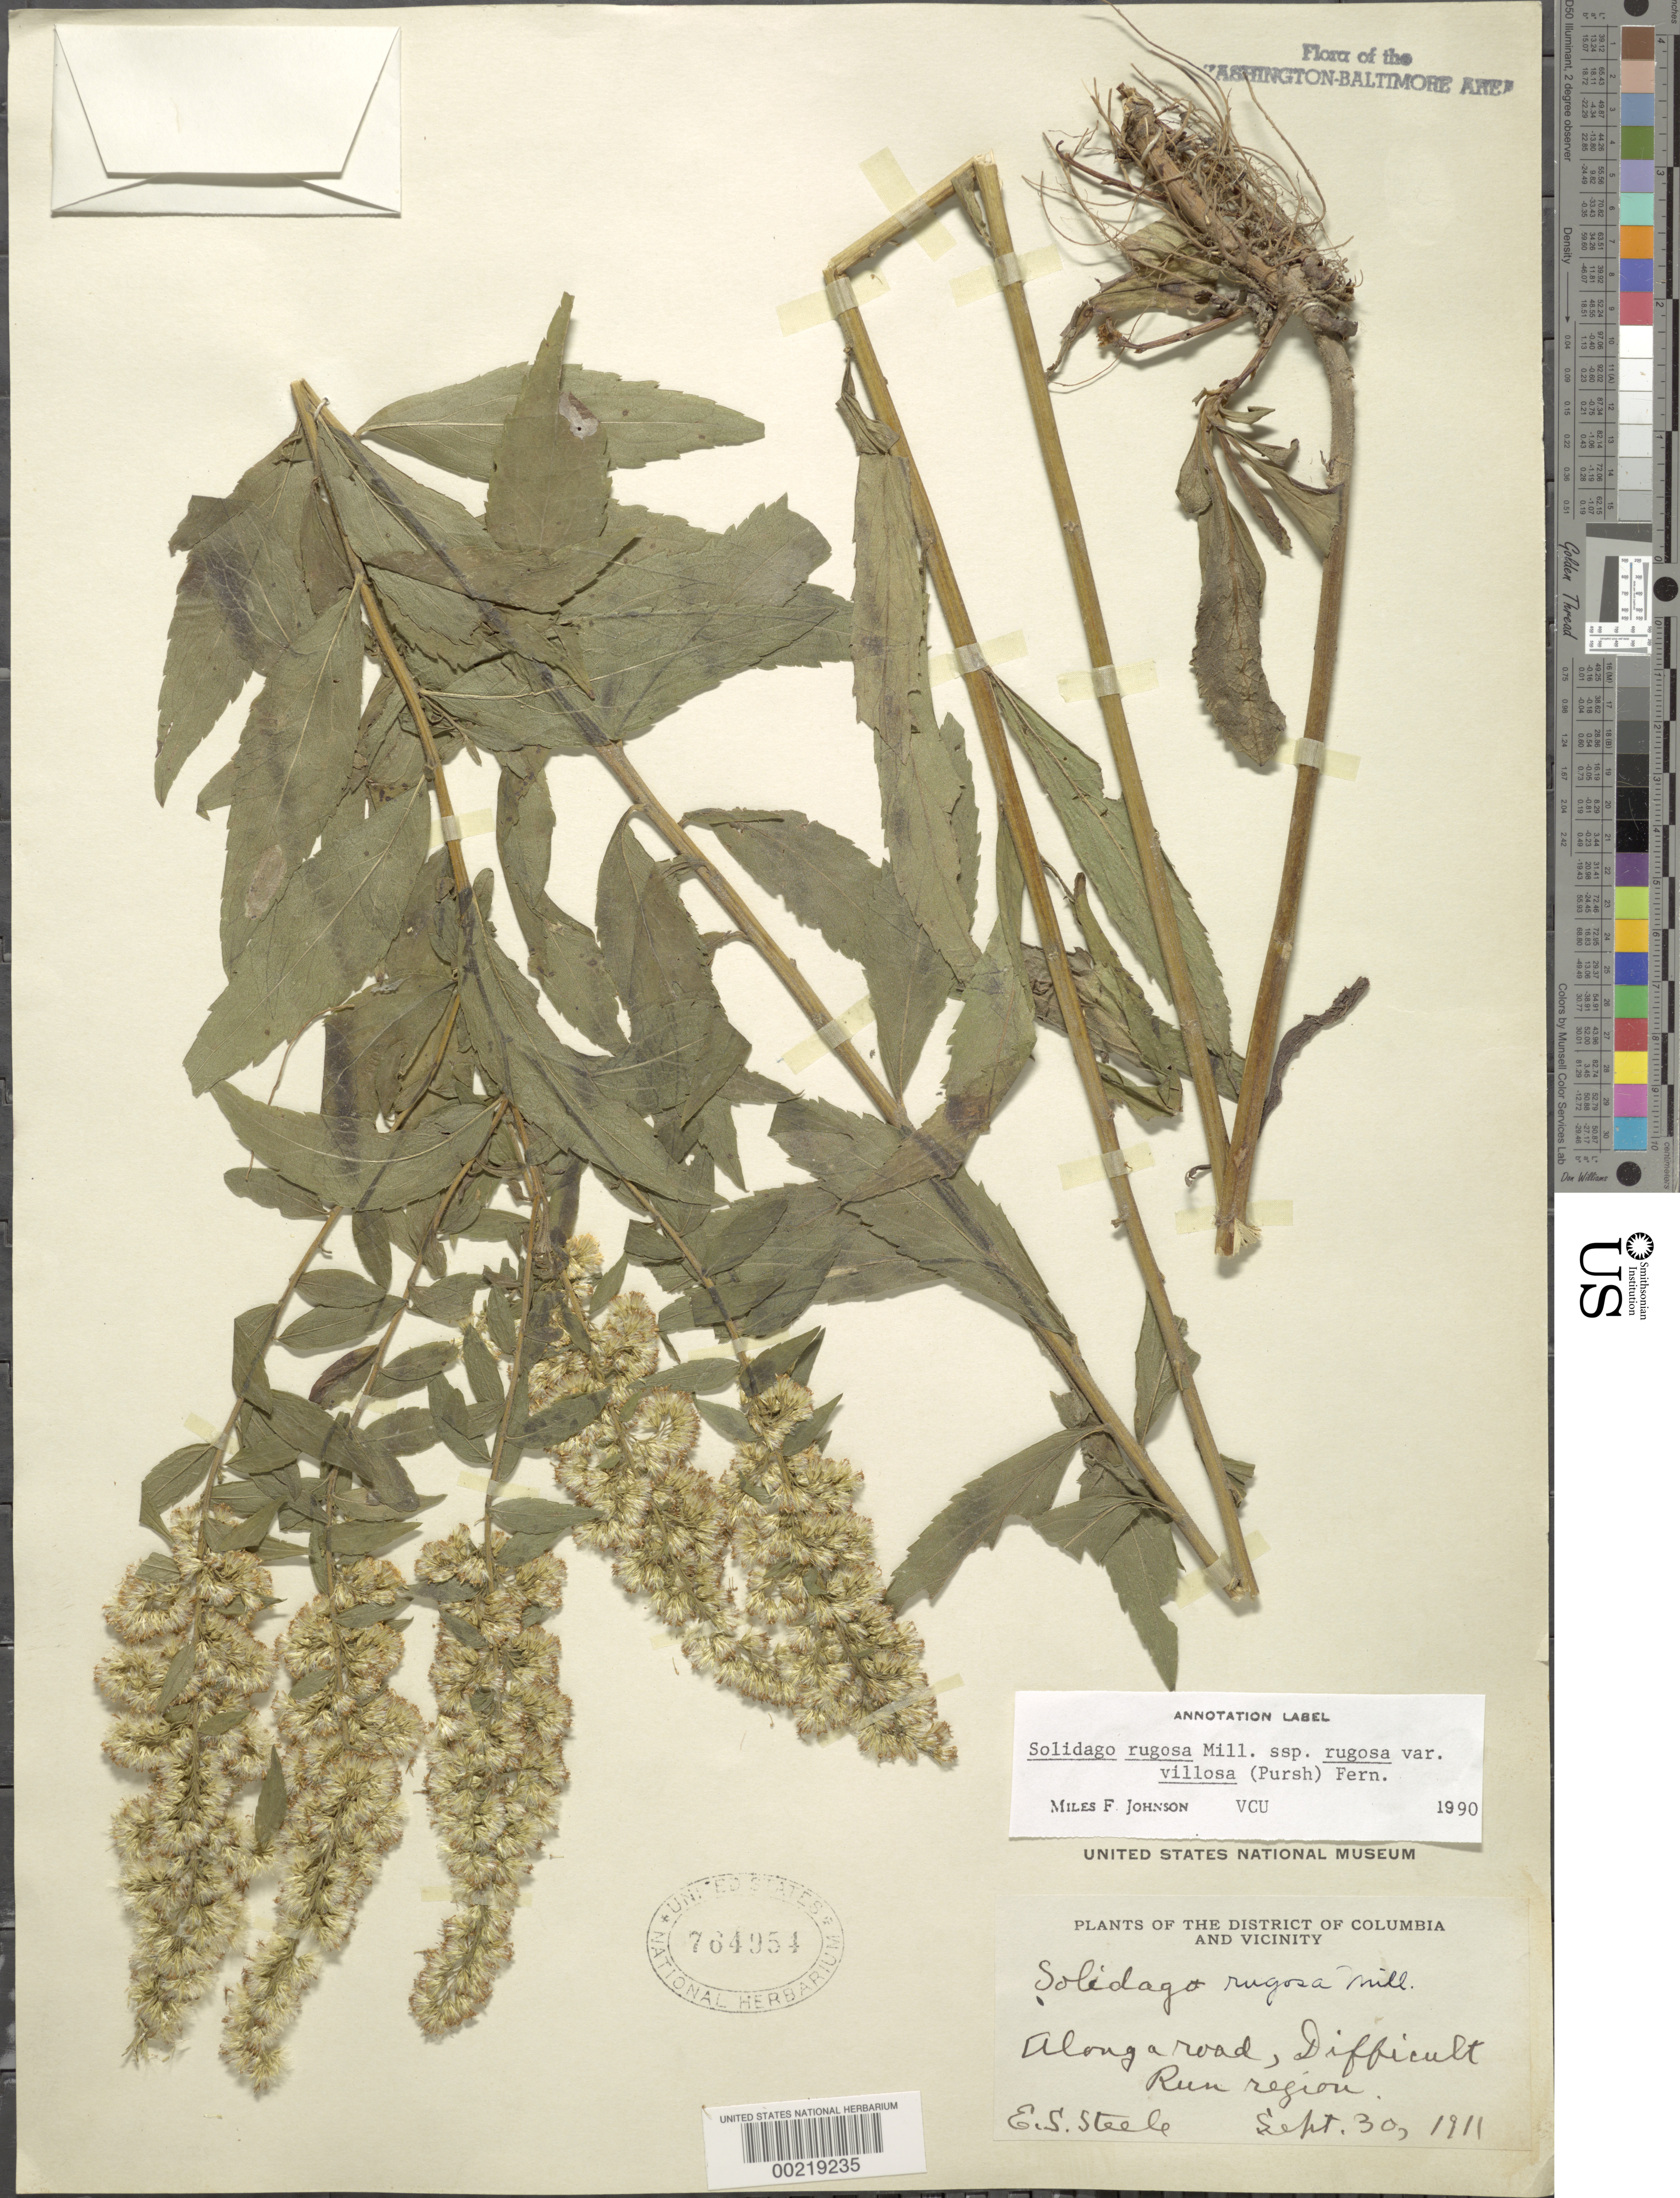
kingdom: Plantae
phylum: Tracheophyta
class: Magnoliopsida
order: Asterales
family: Asteraceae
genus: Solidago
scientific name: Solidago rugosa var. villosa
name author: Mill.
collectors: E. Steele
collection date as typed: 30 Sep 1911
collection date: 1911-09-30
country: United States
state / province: Virginia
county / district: Fairfax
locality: Difficult Run Region C. & O. Canal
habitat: Roadside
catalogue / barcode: US 764954